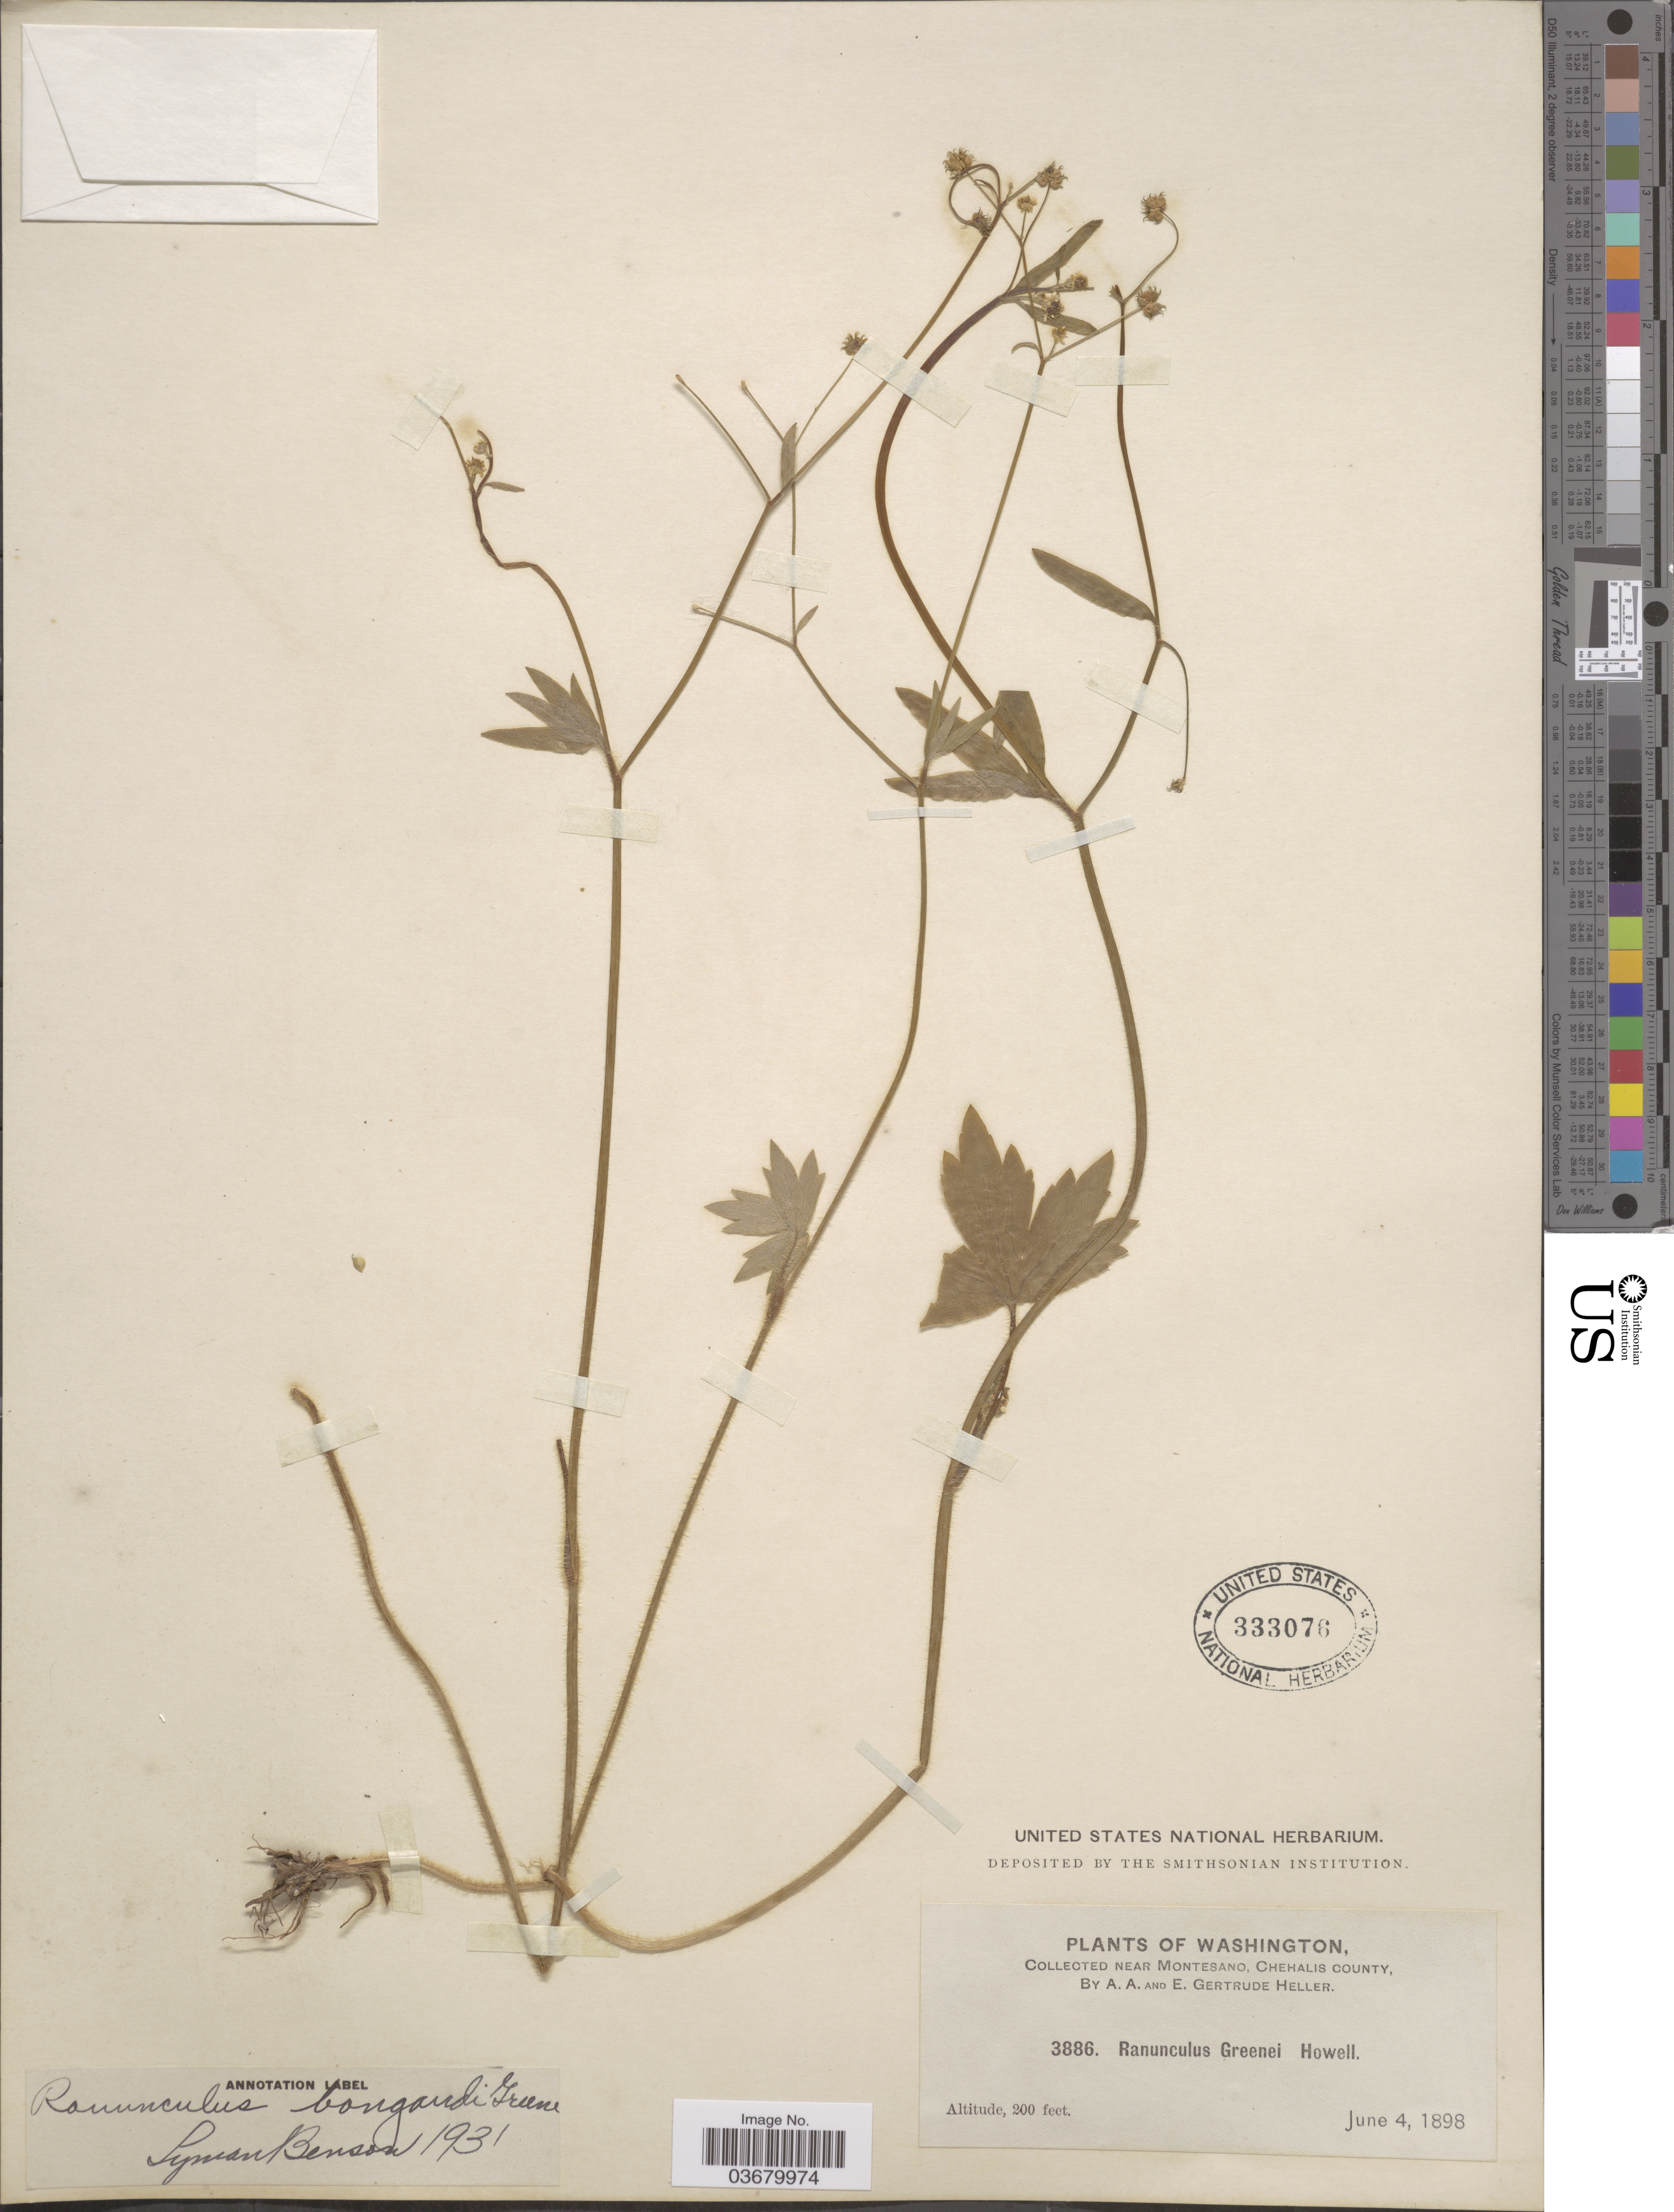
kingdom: Plantae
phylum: Tracheophyta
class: Magnoliopsida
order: Ranunculales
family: Ranunculaceae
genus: Ranunculus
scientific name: Ranunculus bongardii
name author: Greene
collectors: A. A. Heller & E. G. Heller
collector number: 3886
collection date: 1896-06-04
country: United States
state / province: Washington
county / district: Grays Harbor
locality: Near Montesano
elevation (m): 61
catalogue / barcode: US 333076